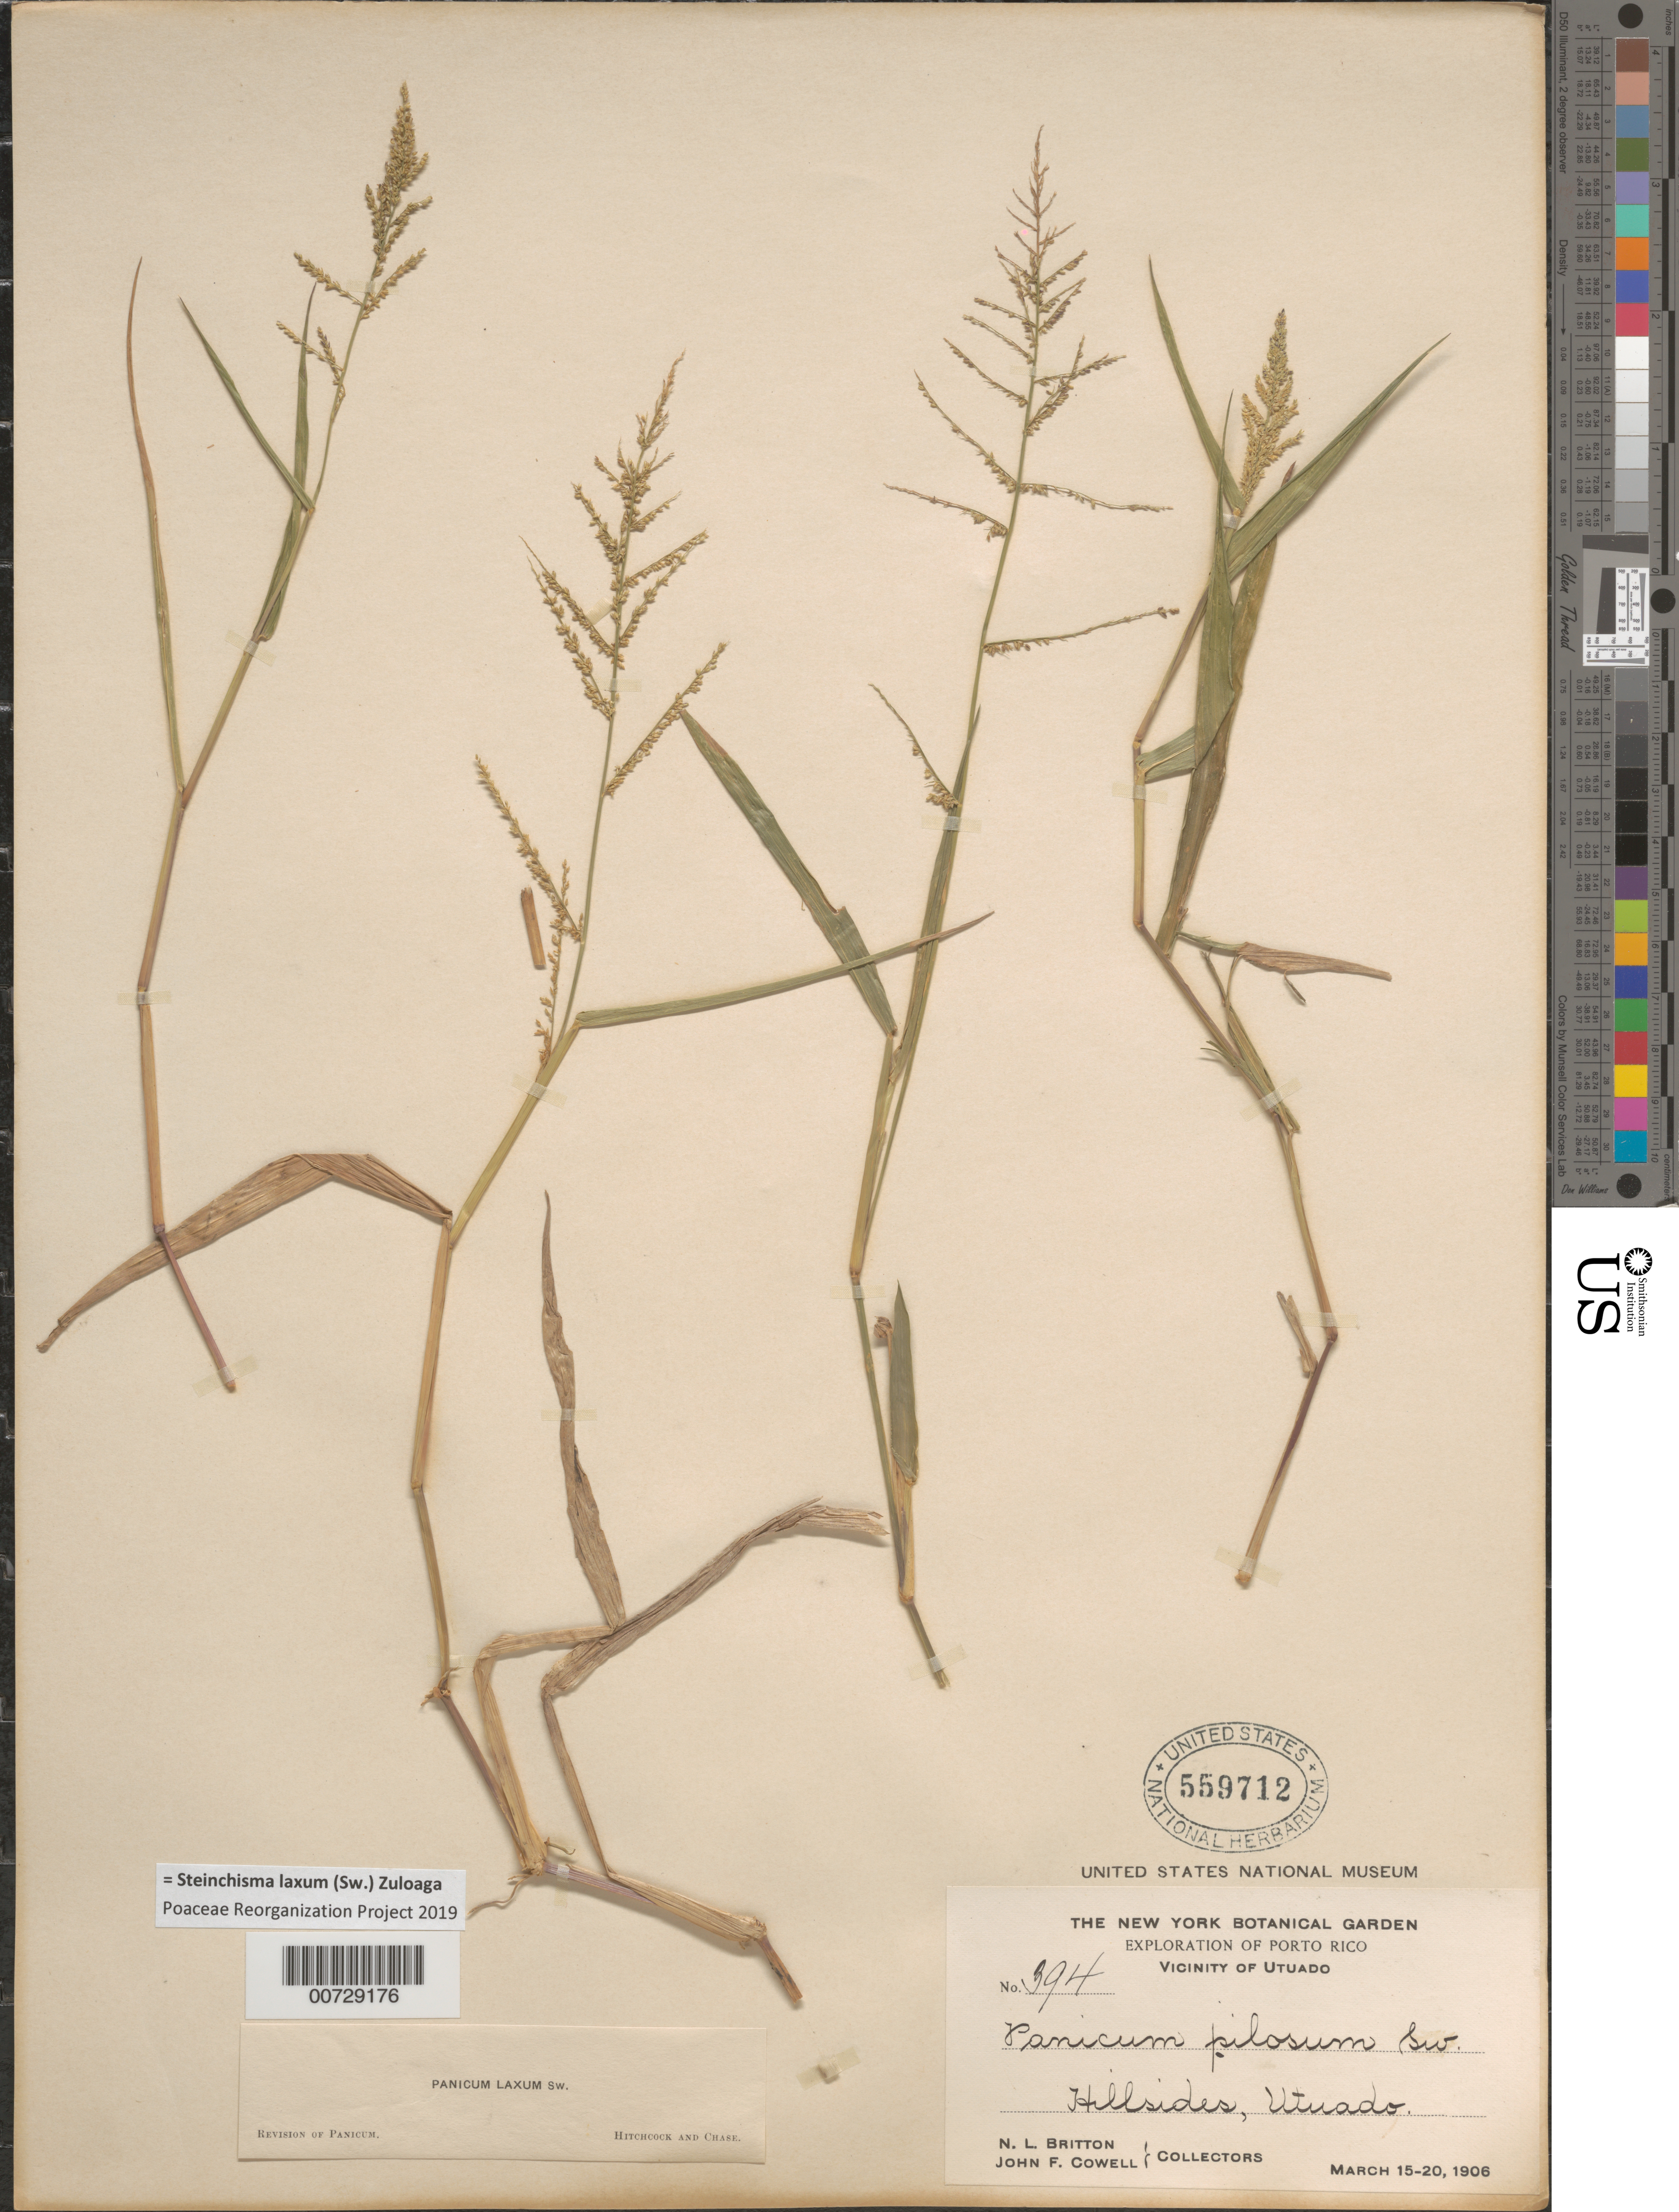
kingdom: Plantae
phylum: Tracheophyta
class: Liliopsida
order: Poales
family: Poaceae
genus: Steinchisma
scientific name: Steinchisma laxum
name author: (Sw.) Zuloaga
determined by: Hitchcock, Albert S.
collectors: N. Britton & J. F. Cowell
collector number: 394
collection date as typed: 15 Mar 1906 to 20 Mar 1906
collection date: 1906-03-15/1906-03-20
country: Puerto Rico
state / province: Utuado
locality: Utuado, vic of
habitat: Hillsides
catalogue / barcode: US 559712